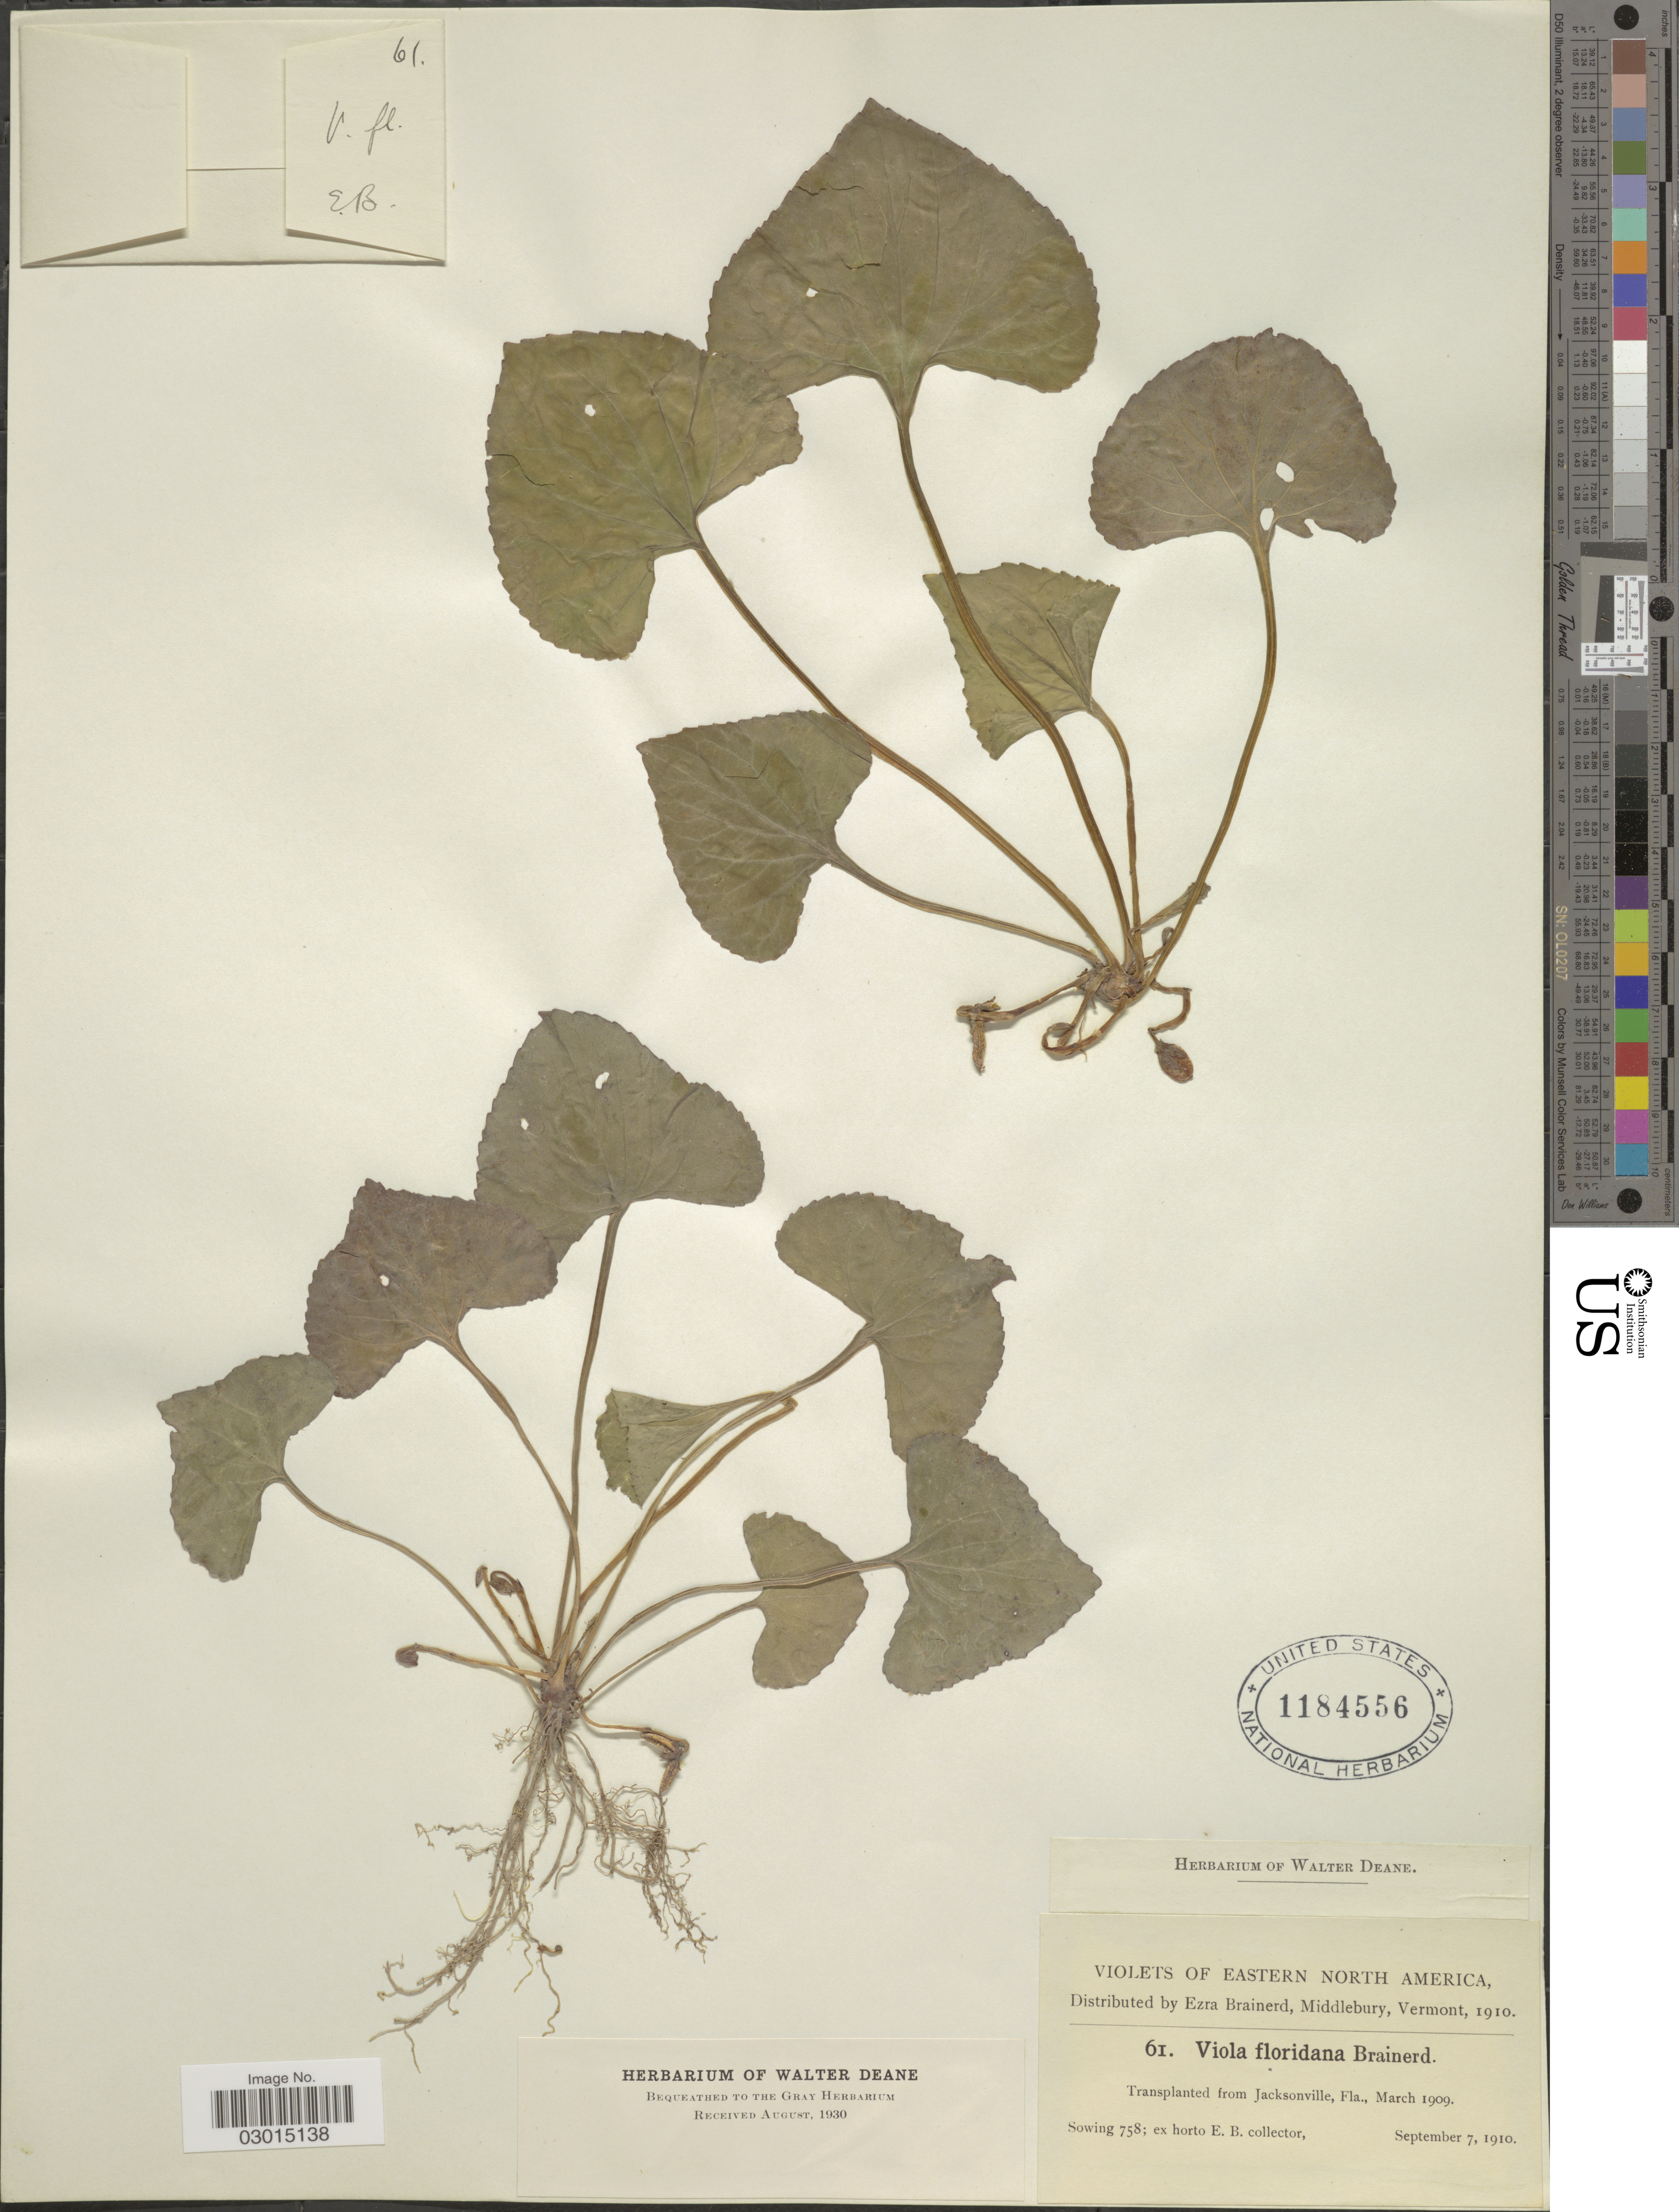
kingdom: Plantae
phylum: Tracheophyta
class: Magnoliopsida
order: Malpighiales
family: Violaceae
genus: Viola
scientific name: Viola floridana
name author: Brainerd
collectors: E. Brainerd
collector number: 61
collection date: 1909-03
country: United States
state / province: Florida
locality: Transplanted from Jacksonville, Fla.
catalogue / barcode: US 1184556